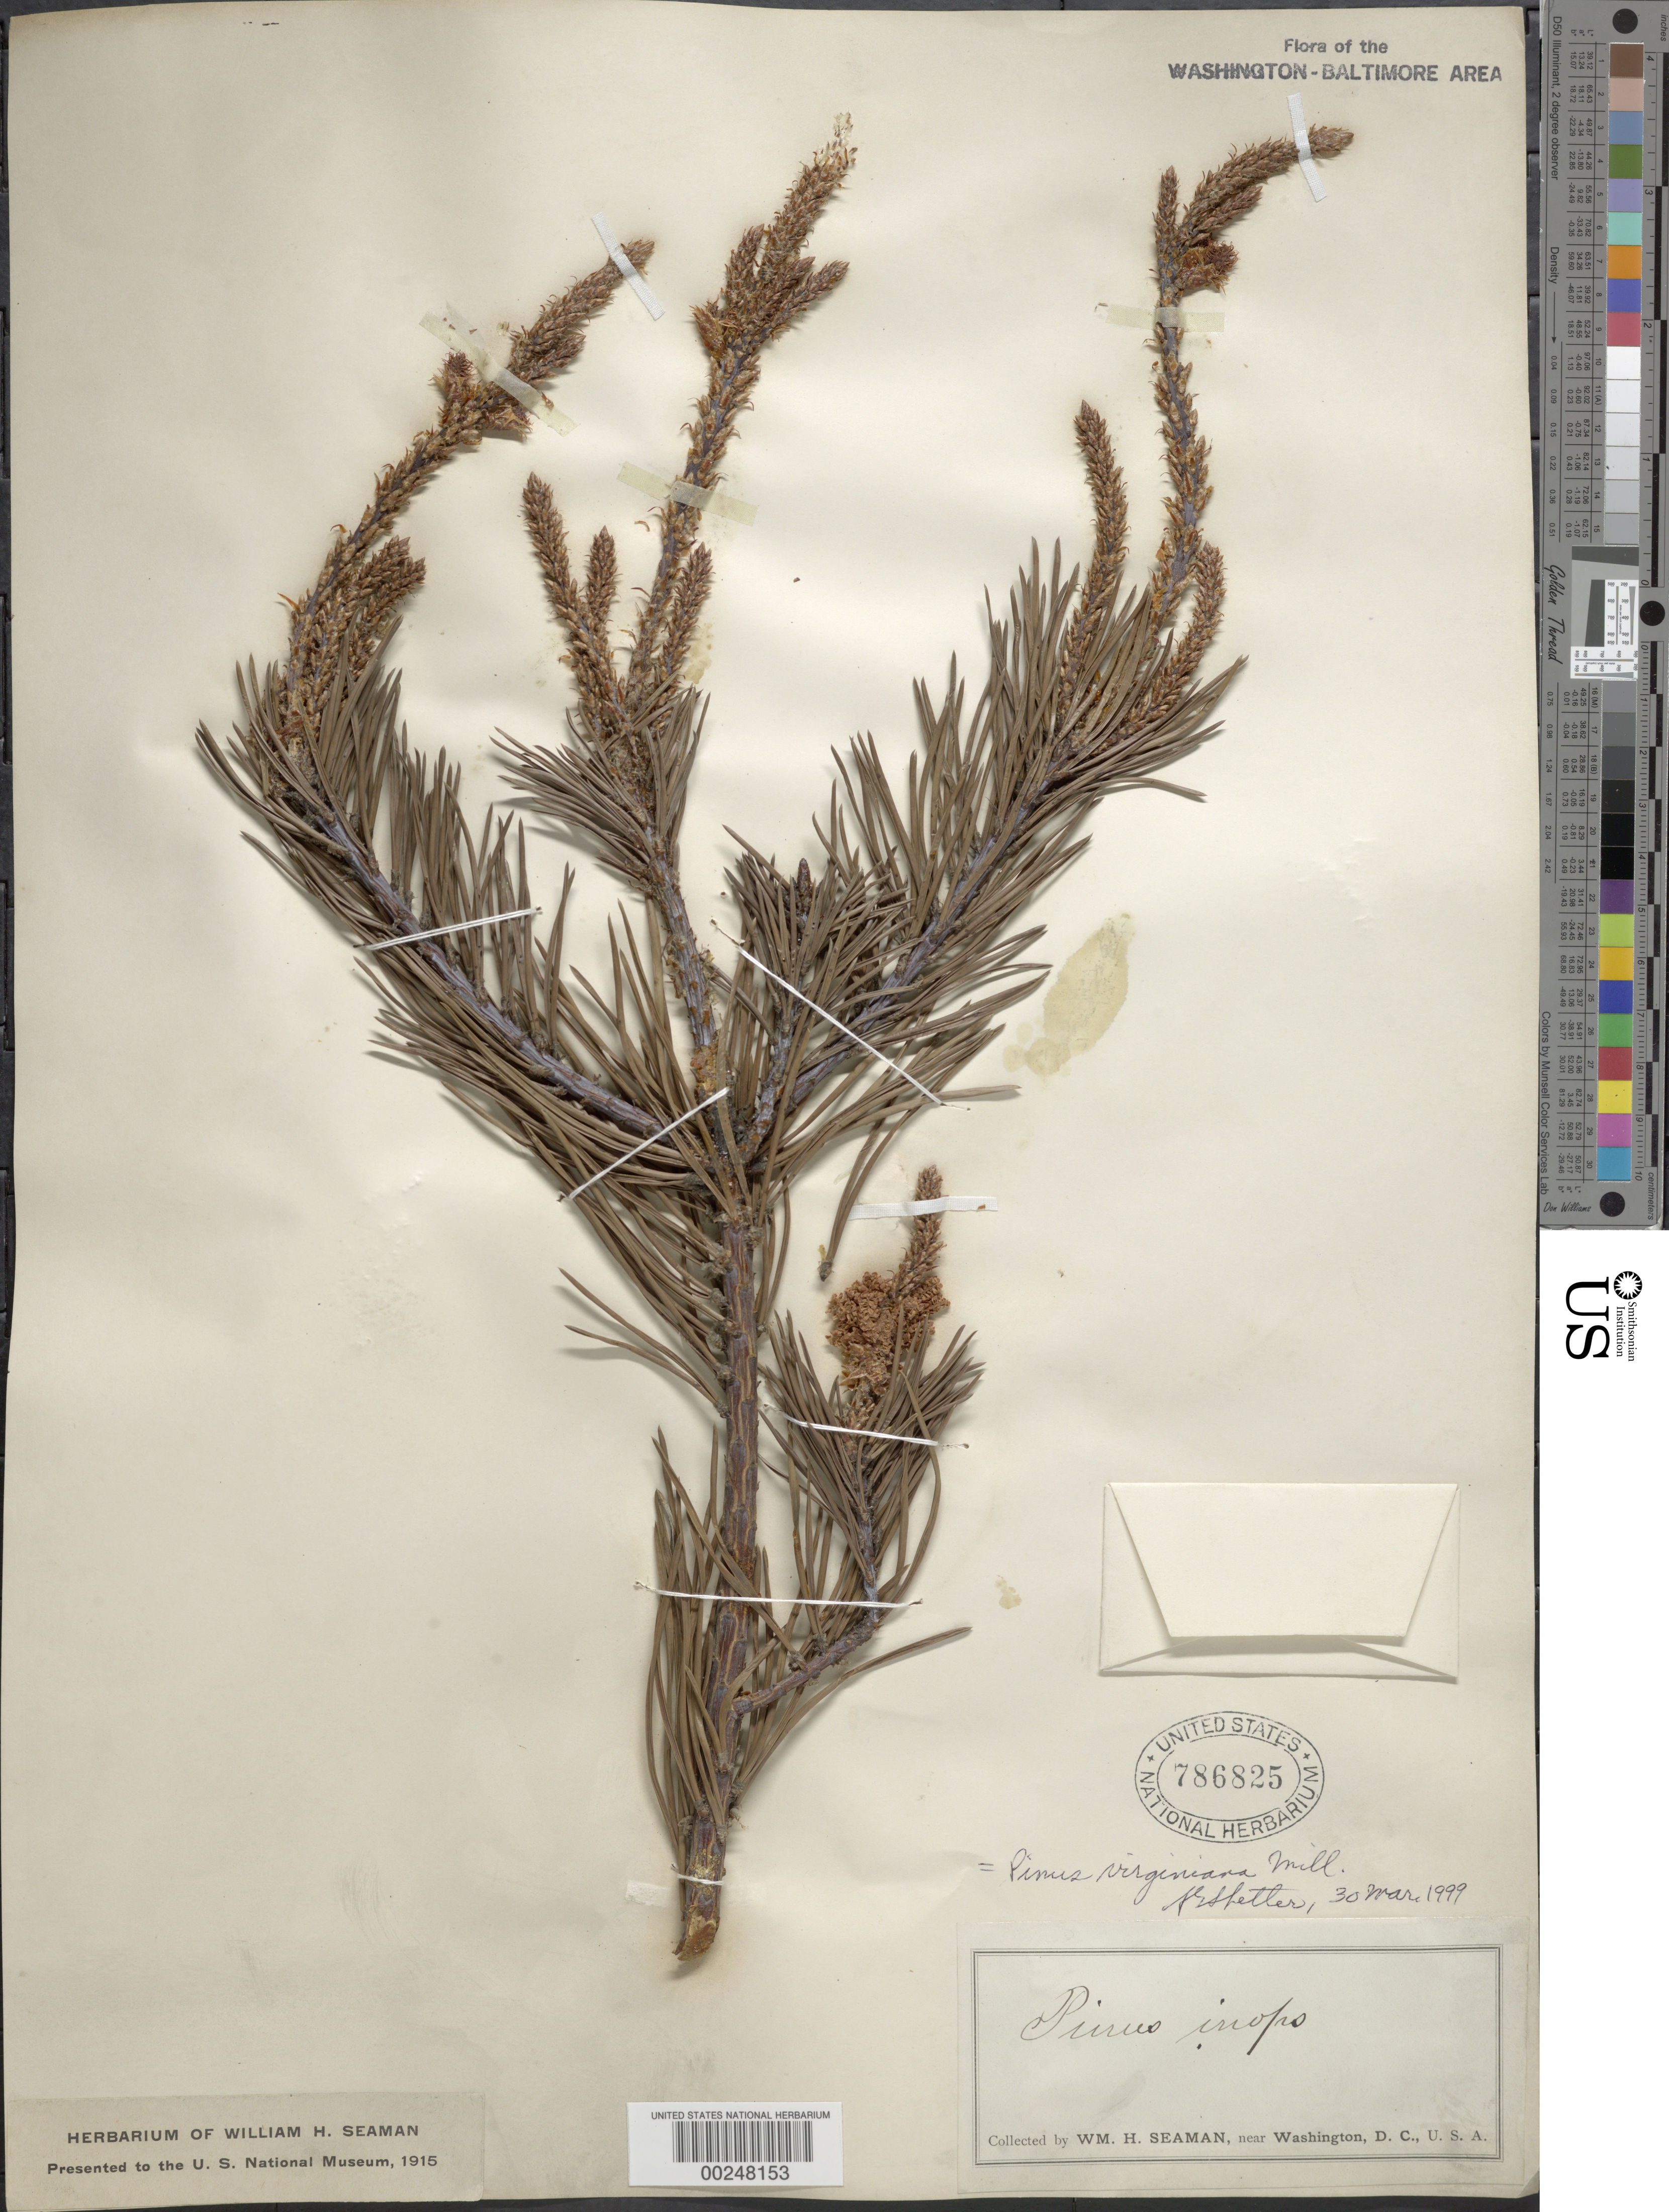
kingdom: Plantae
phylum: Tracheophyta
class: Pinopsida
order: Pinales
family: Pinaceae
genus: Pinus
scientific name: Pinus virginiana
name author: Mill.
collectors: W. Seaman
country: United States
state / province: District of Columbia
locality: DC vicinity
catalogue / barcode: US 786825